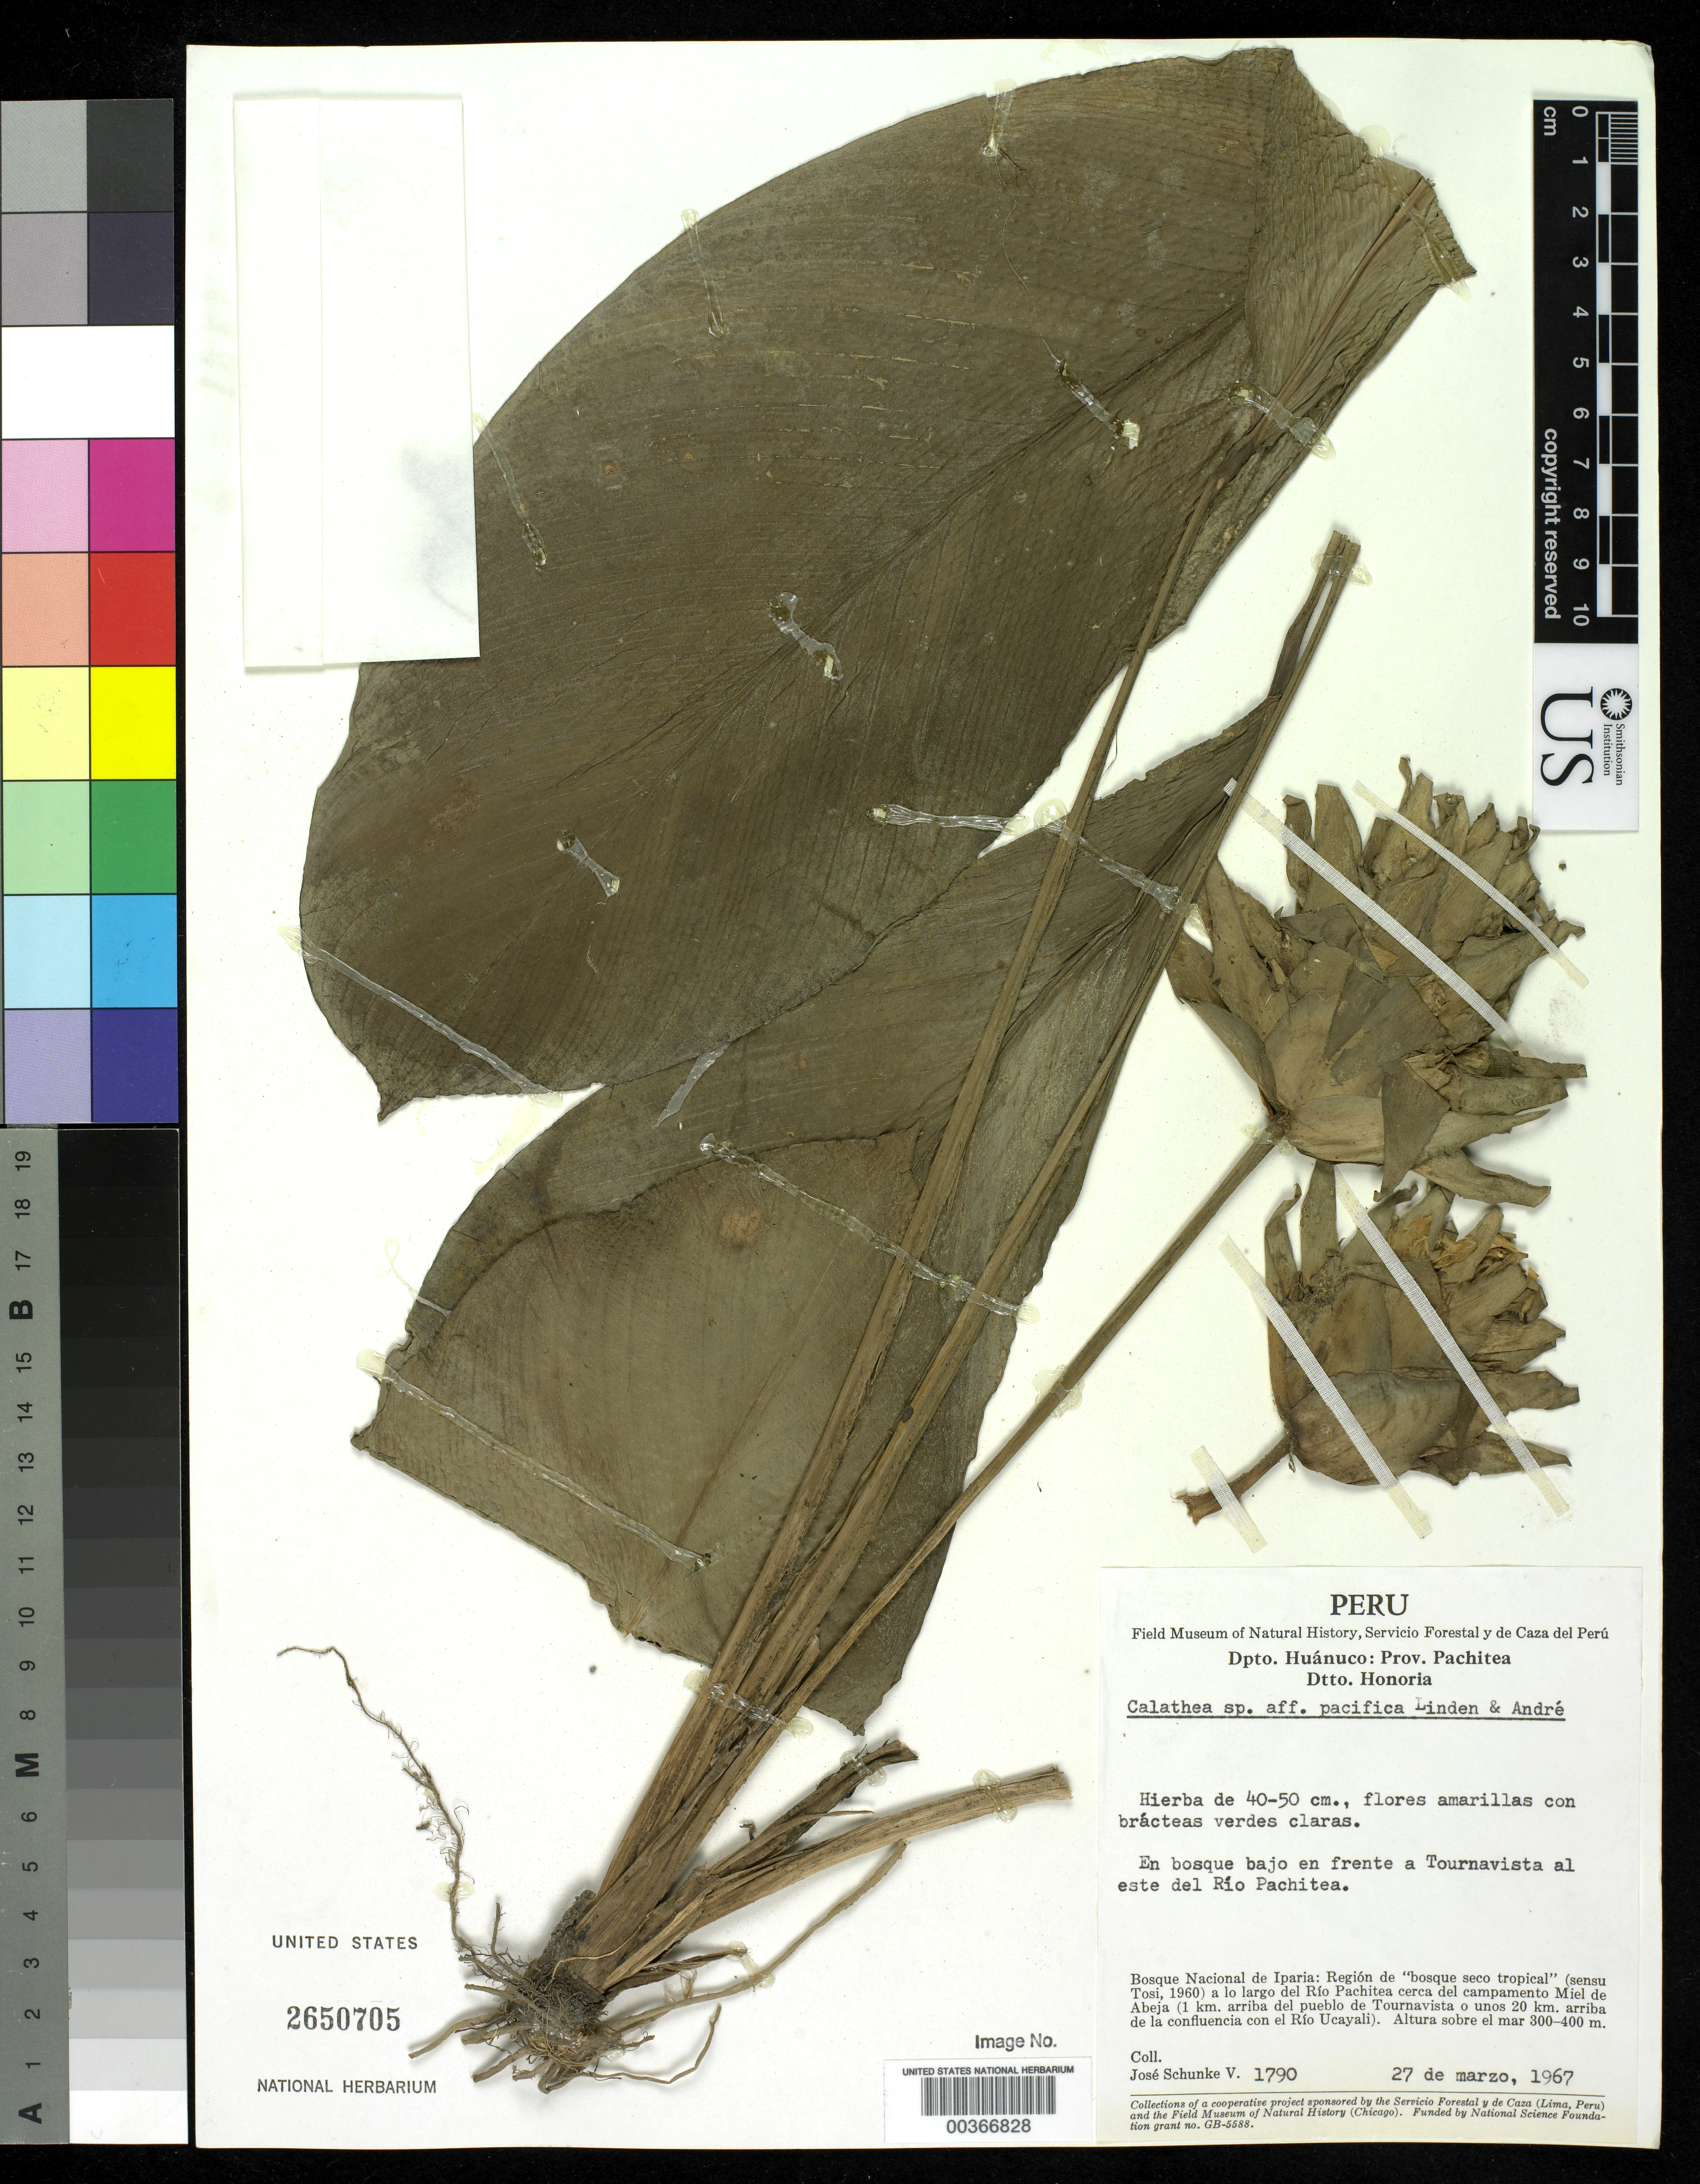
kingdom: Plantae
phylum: Tracheophyta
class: Liliopsida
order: Zingiberales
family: Marantaceae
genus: Goeppertia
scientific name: Goeppertia sp.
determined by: Strong, Mark T., (BOT), Smithsonian Institution - National Museum of Natural History (UNITED STATES)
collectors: J. Schunke Vigo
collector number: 1790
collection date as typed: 27 Mar 1967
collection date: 1967-03-27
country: Peru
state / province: Huánuco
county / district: Pachitea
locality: Dtto. honoria, en bosque bajo en frente a tournavista al este del rio pachitea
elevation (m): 300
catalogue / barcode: US 2650705